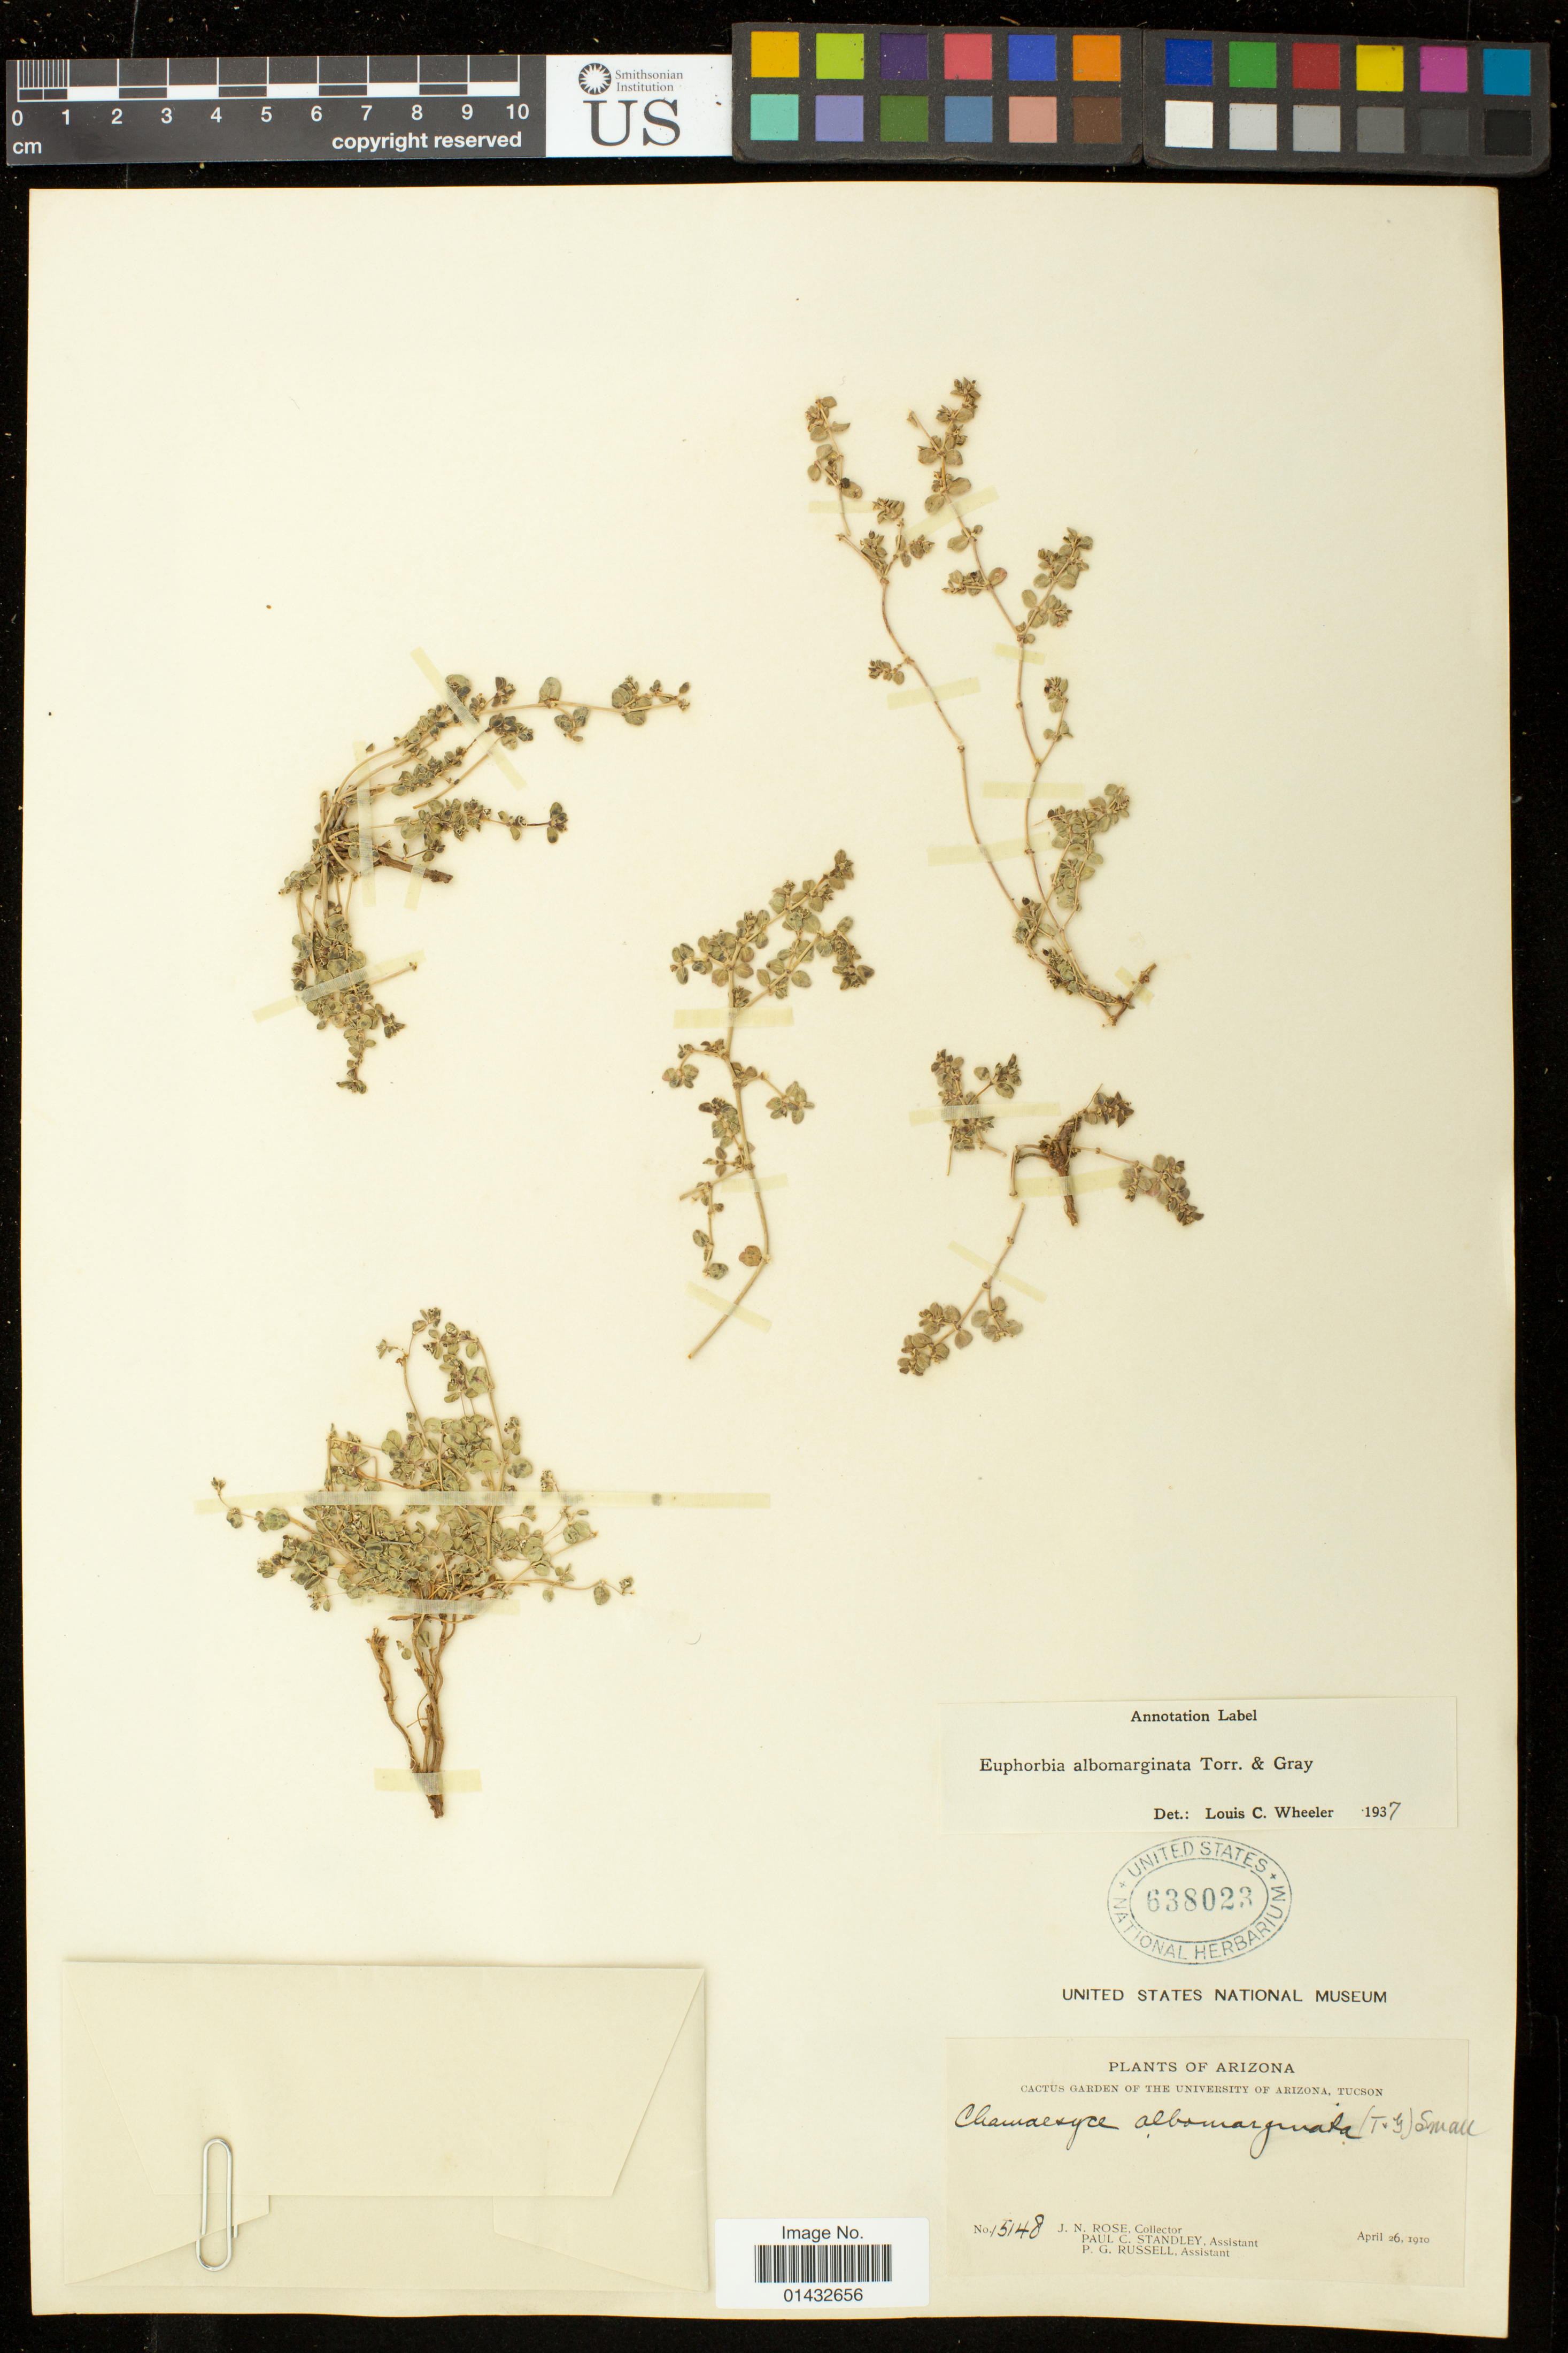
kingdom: Plantae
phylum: Tracheophyta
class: Magnoliopsida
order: Malpighiales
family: Euphorbiaceae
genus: Euphorbia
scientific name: Euphorbia albomarginata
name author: Torr. & A. Gray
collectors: J. N. Rose, P. C. Standley & P. G. Russell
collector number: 15148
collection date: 1910-04-26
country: United States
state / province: Arizona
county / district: Pima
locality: Cactus garden of the University of Arizona, Tucson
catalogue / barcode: US 638023